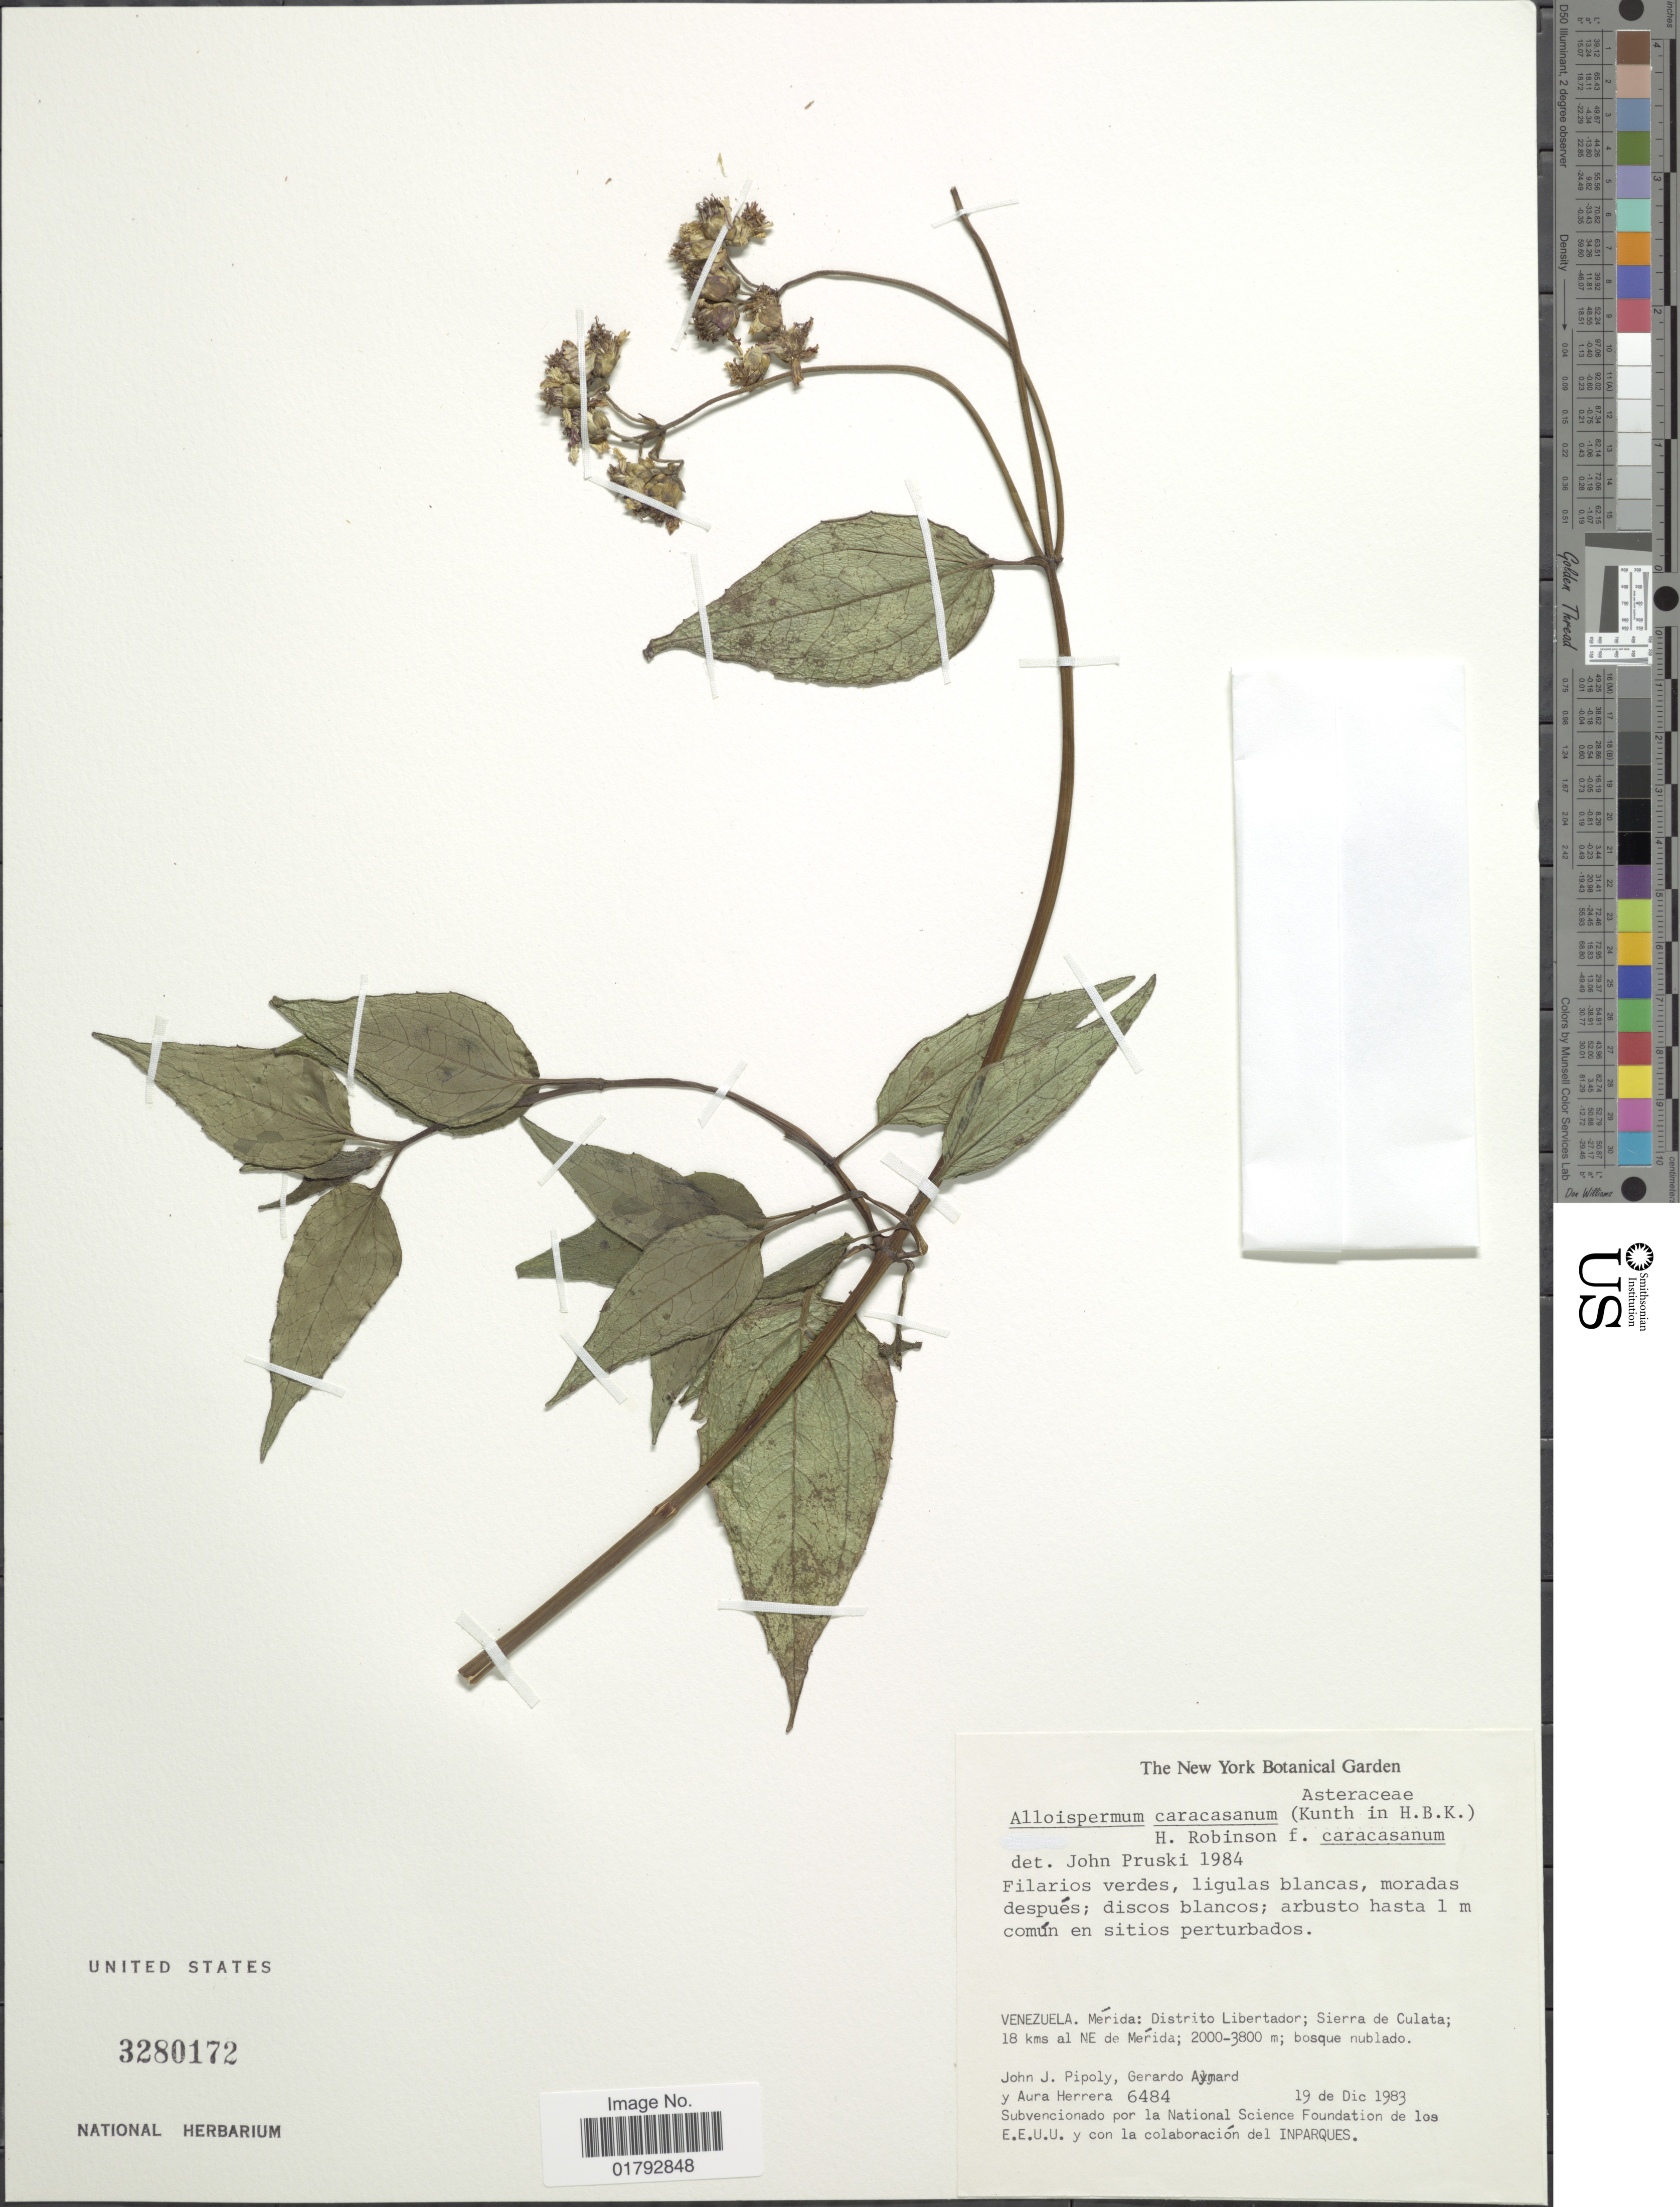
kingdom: Plantae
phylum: Tracheophyta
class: Magnoliopsida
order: Asterales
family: Asteraceae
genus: Alloispermum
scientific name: Alloispermum caracasanum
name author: (Kunth) H. Rob.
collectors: J. J. Pipoly, G. A. Aymard & A. Herrera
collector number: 6484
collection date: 1983-12-19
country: Venezuela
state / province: Mérida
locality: Venezuela: Merida Distrito Libertador; Sierra de Culata 18 kms al NE de Merida.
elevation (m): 2000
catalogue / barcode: US 3280172